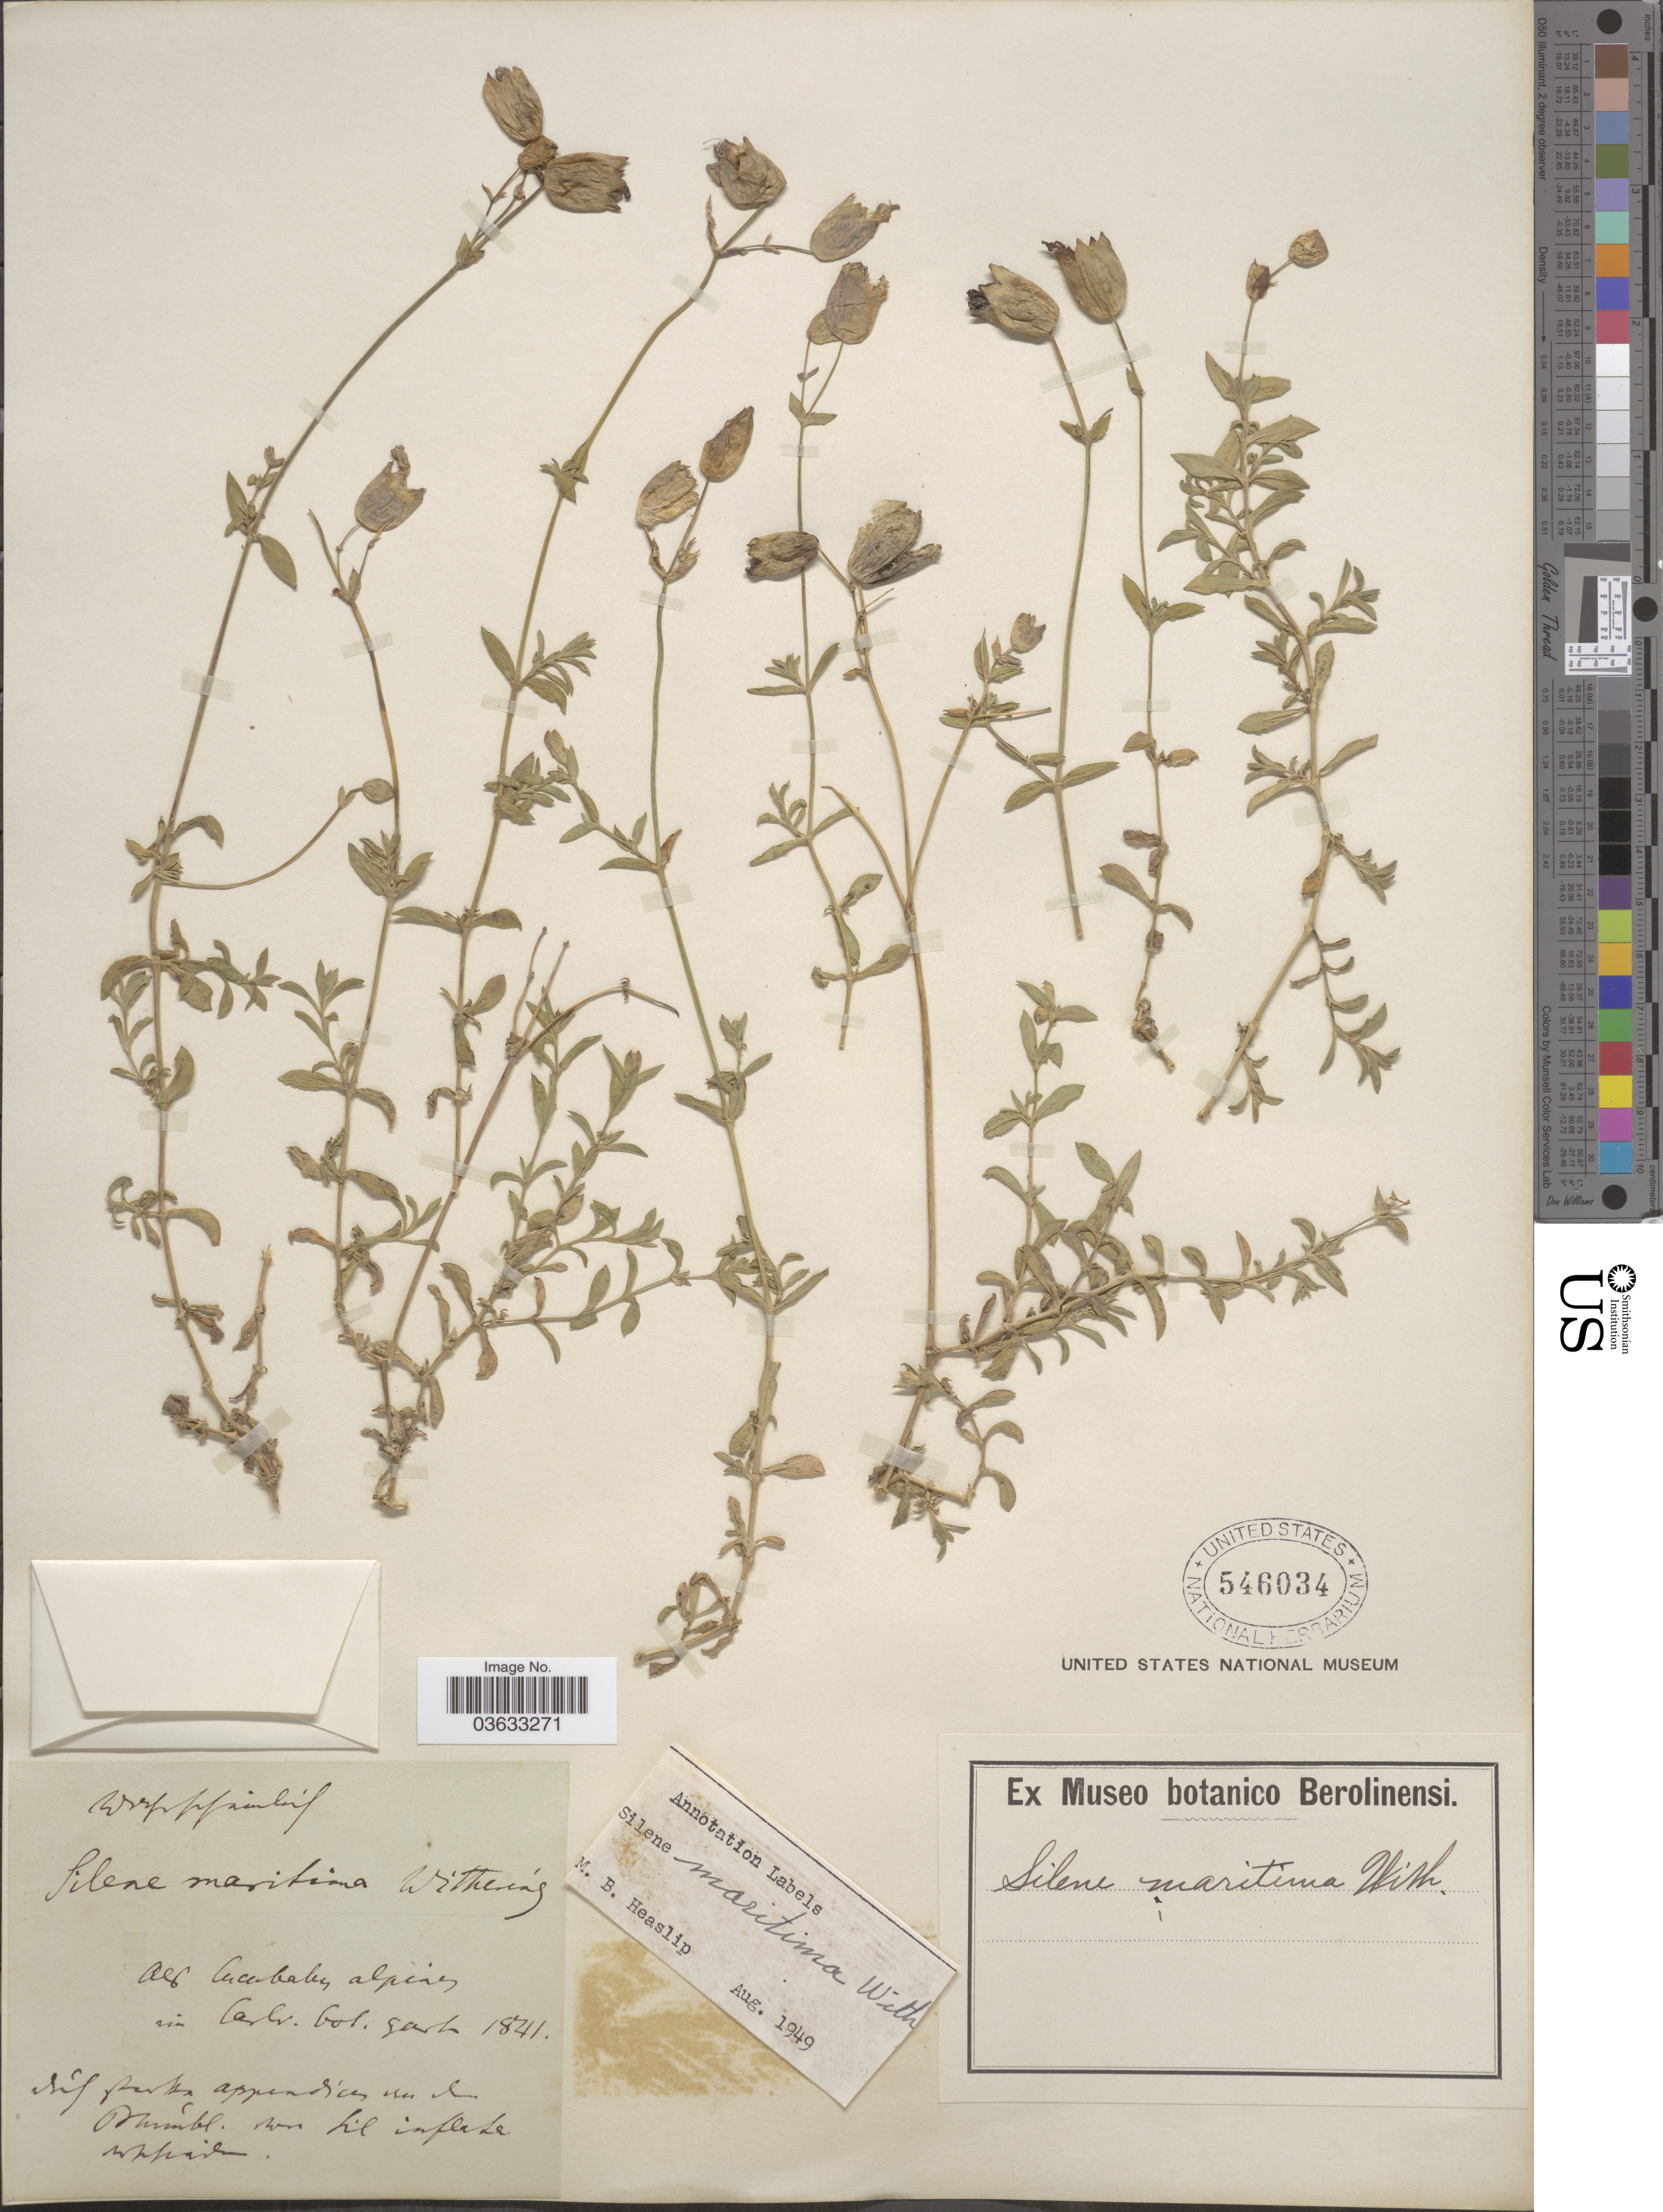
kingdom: Plantae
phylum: Tracheophyta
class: Magnoliopsida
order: Caryophyllales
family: Caryophyllaceae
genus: Silene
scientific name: Silene maritima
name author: With.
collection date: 1841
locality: In Carlr. bot. gartn. Auf perta appendia in l. Blaumbl an Lil infate uppril. [interpreted]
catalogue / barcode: US 546034